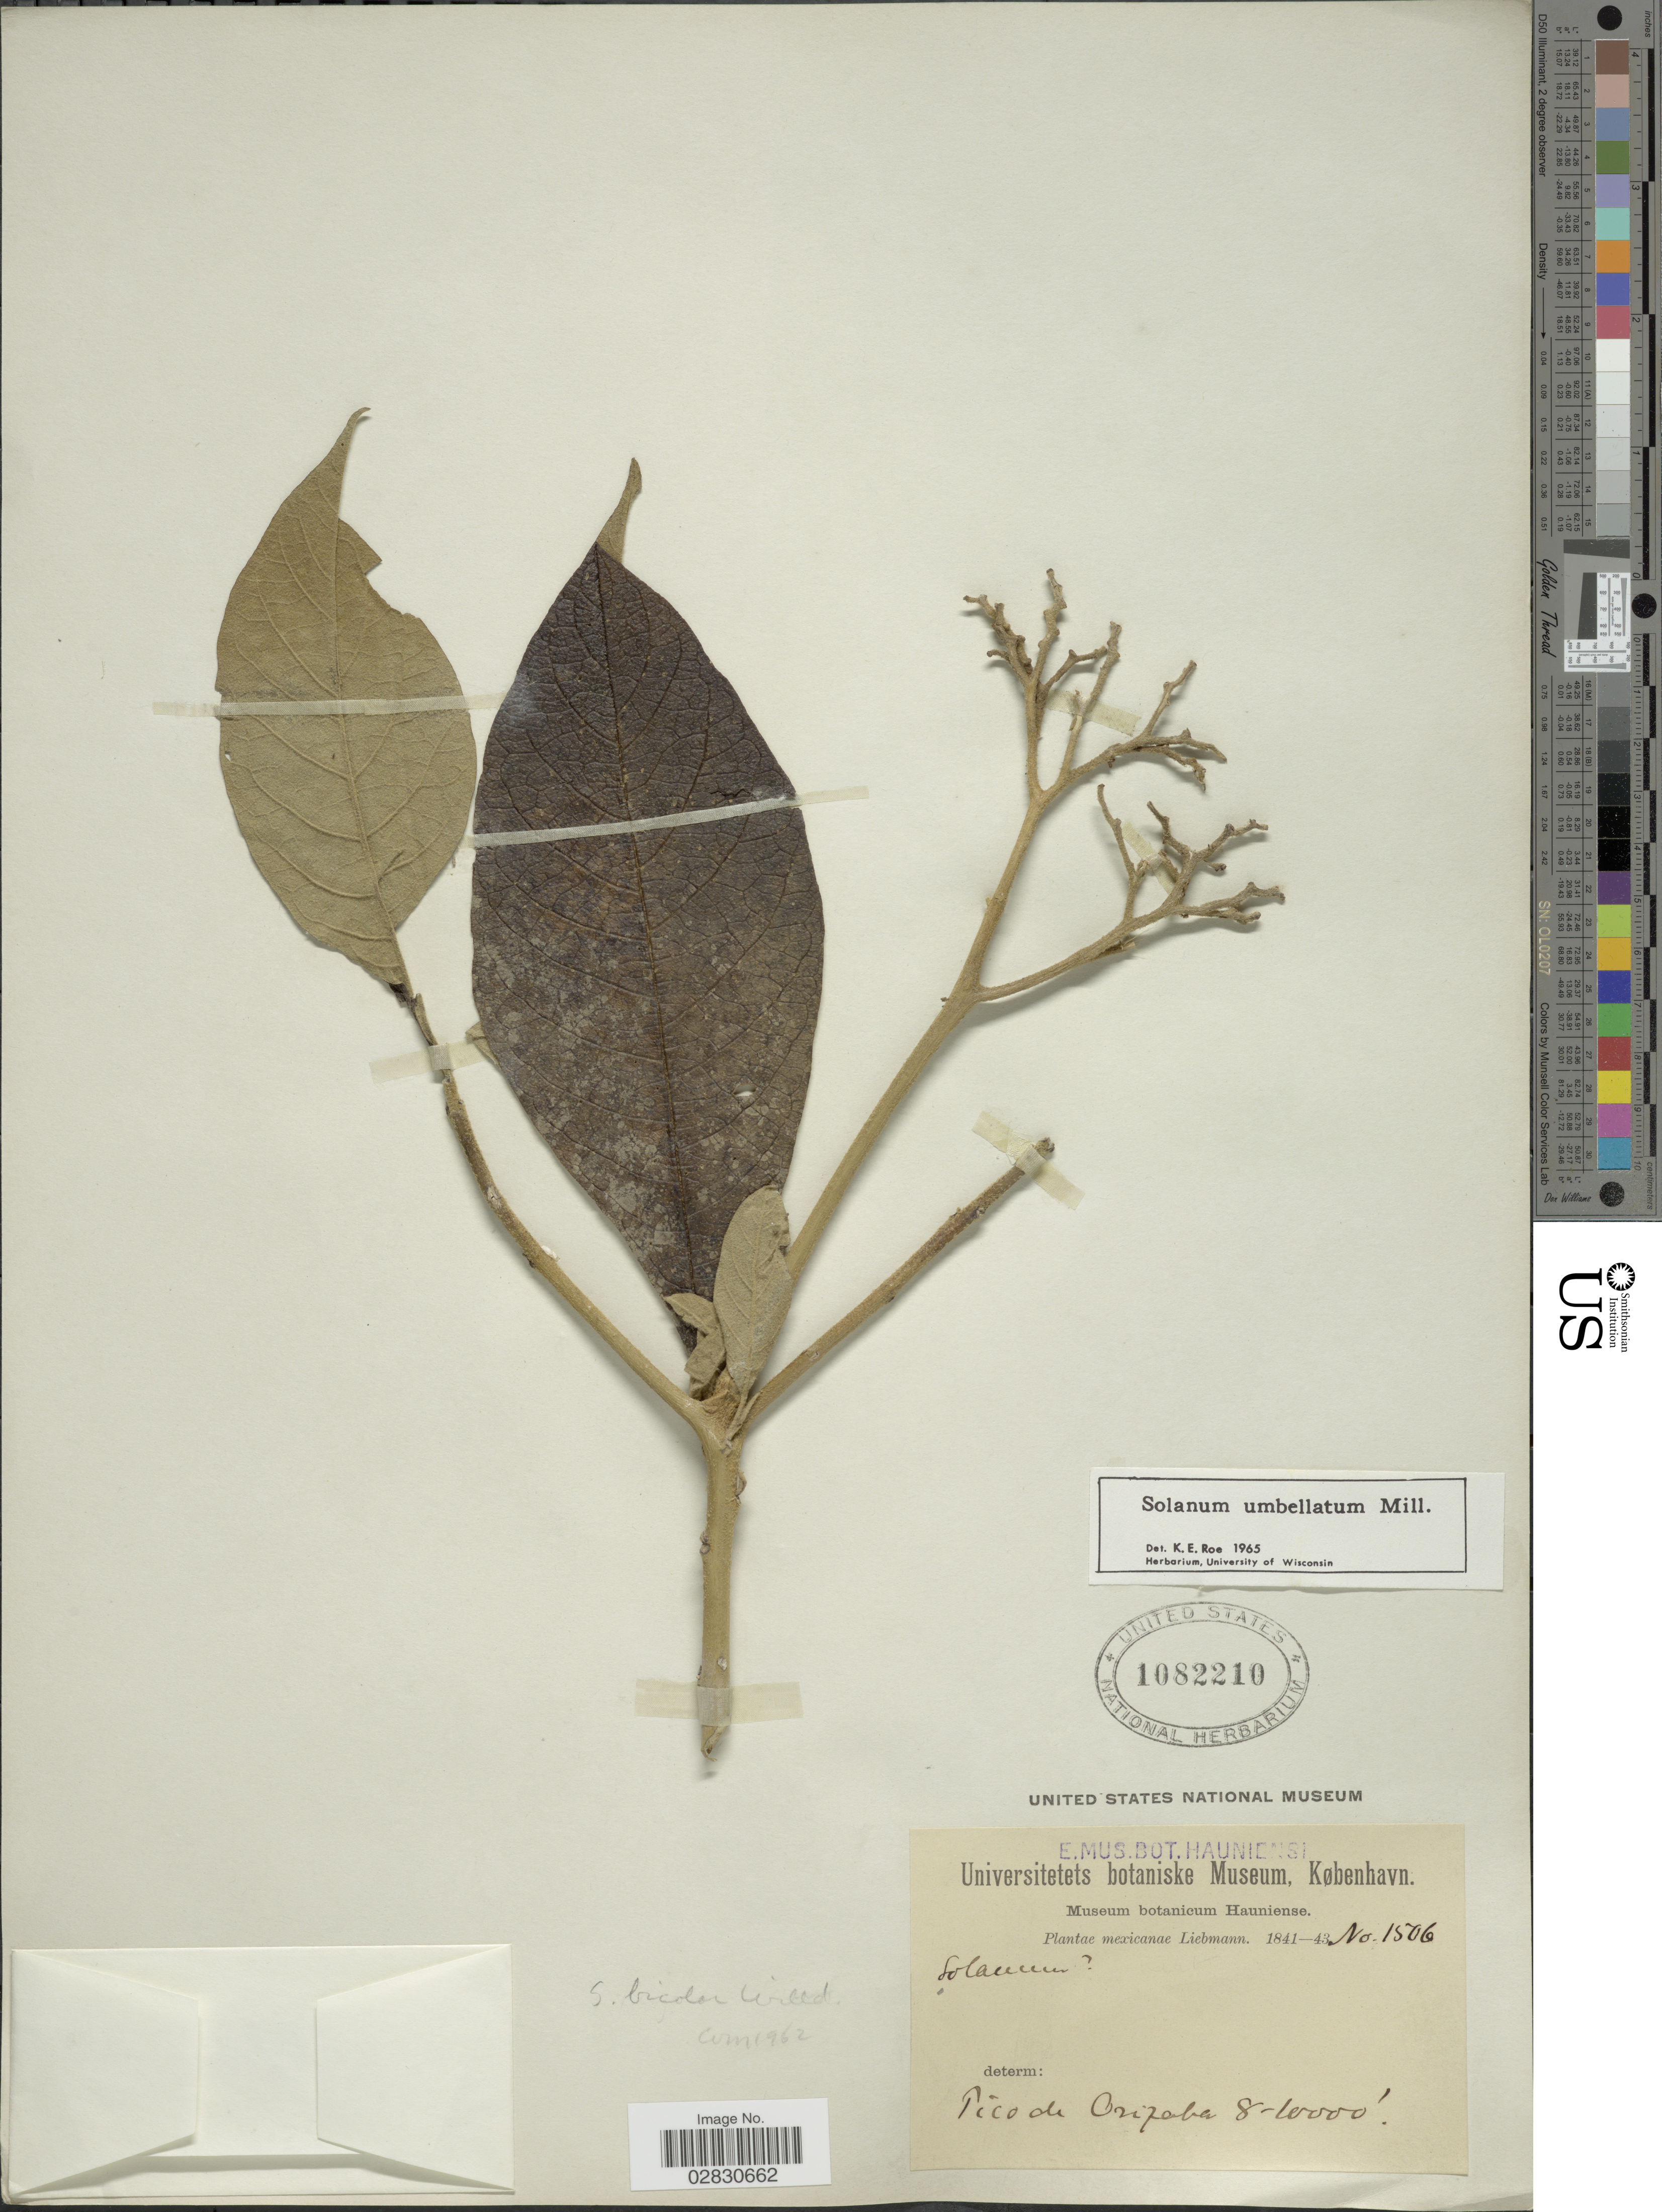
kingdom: Plantae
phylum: Tracheophyta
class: Magnoliopsida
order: Solanales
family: Solanaceae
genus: Solanum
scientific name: Solanum umbellatum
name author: Mill.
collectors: Liebmann, --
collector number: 1506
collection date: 1841/1843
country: Mexico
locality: Pico de Orizaba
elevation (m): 2438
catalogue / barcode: US 1082210